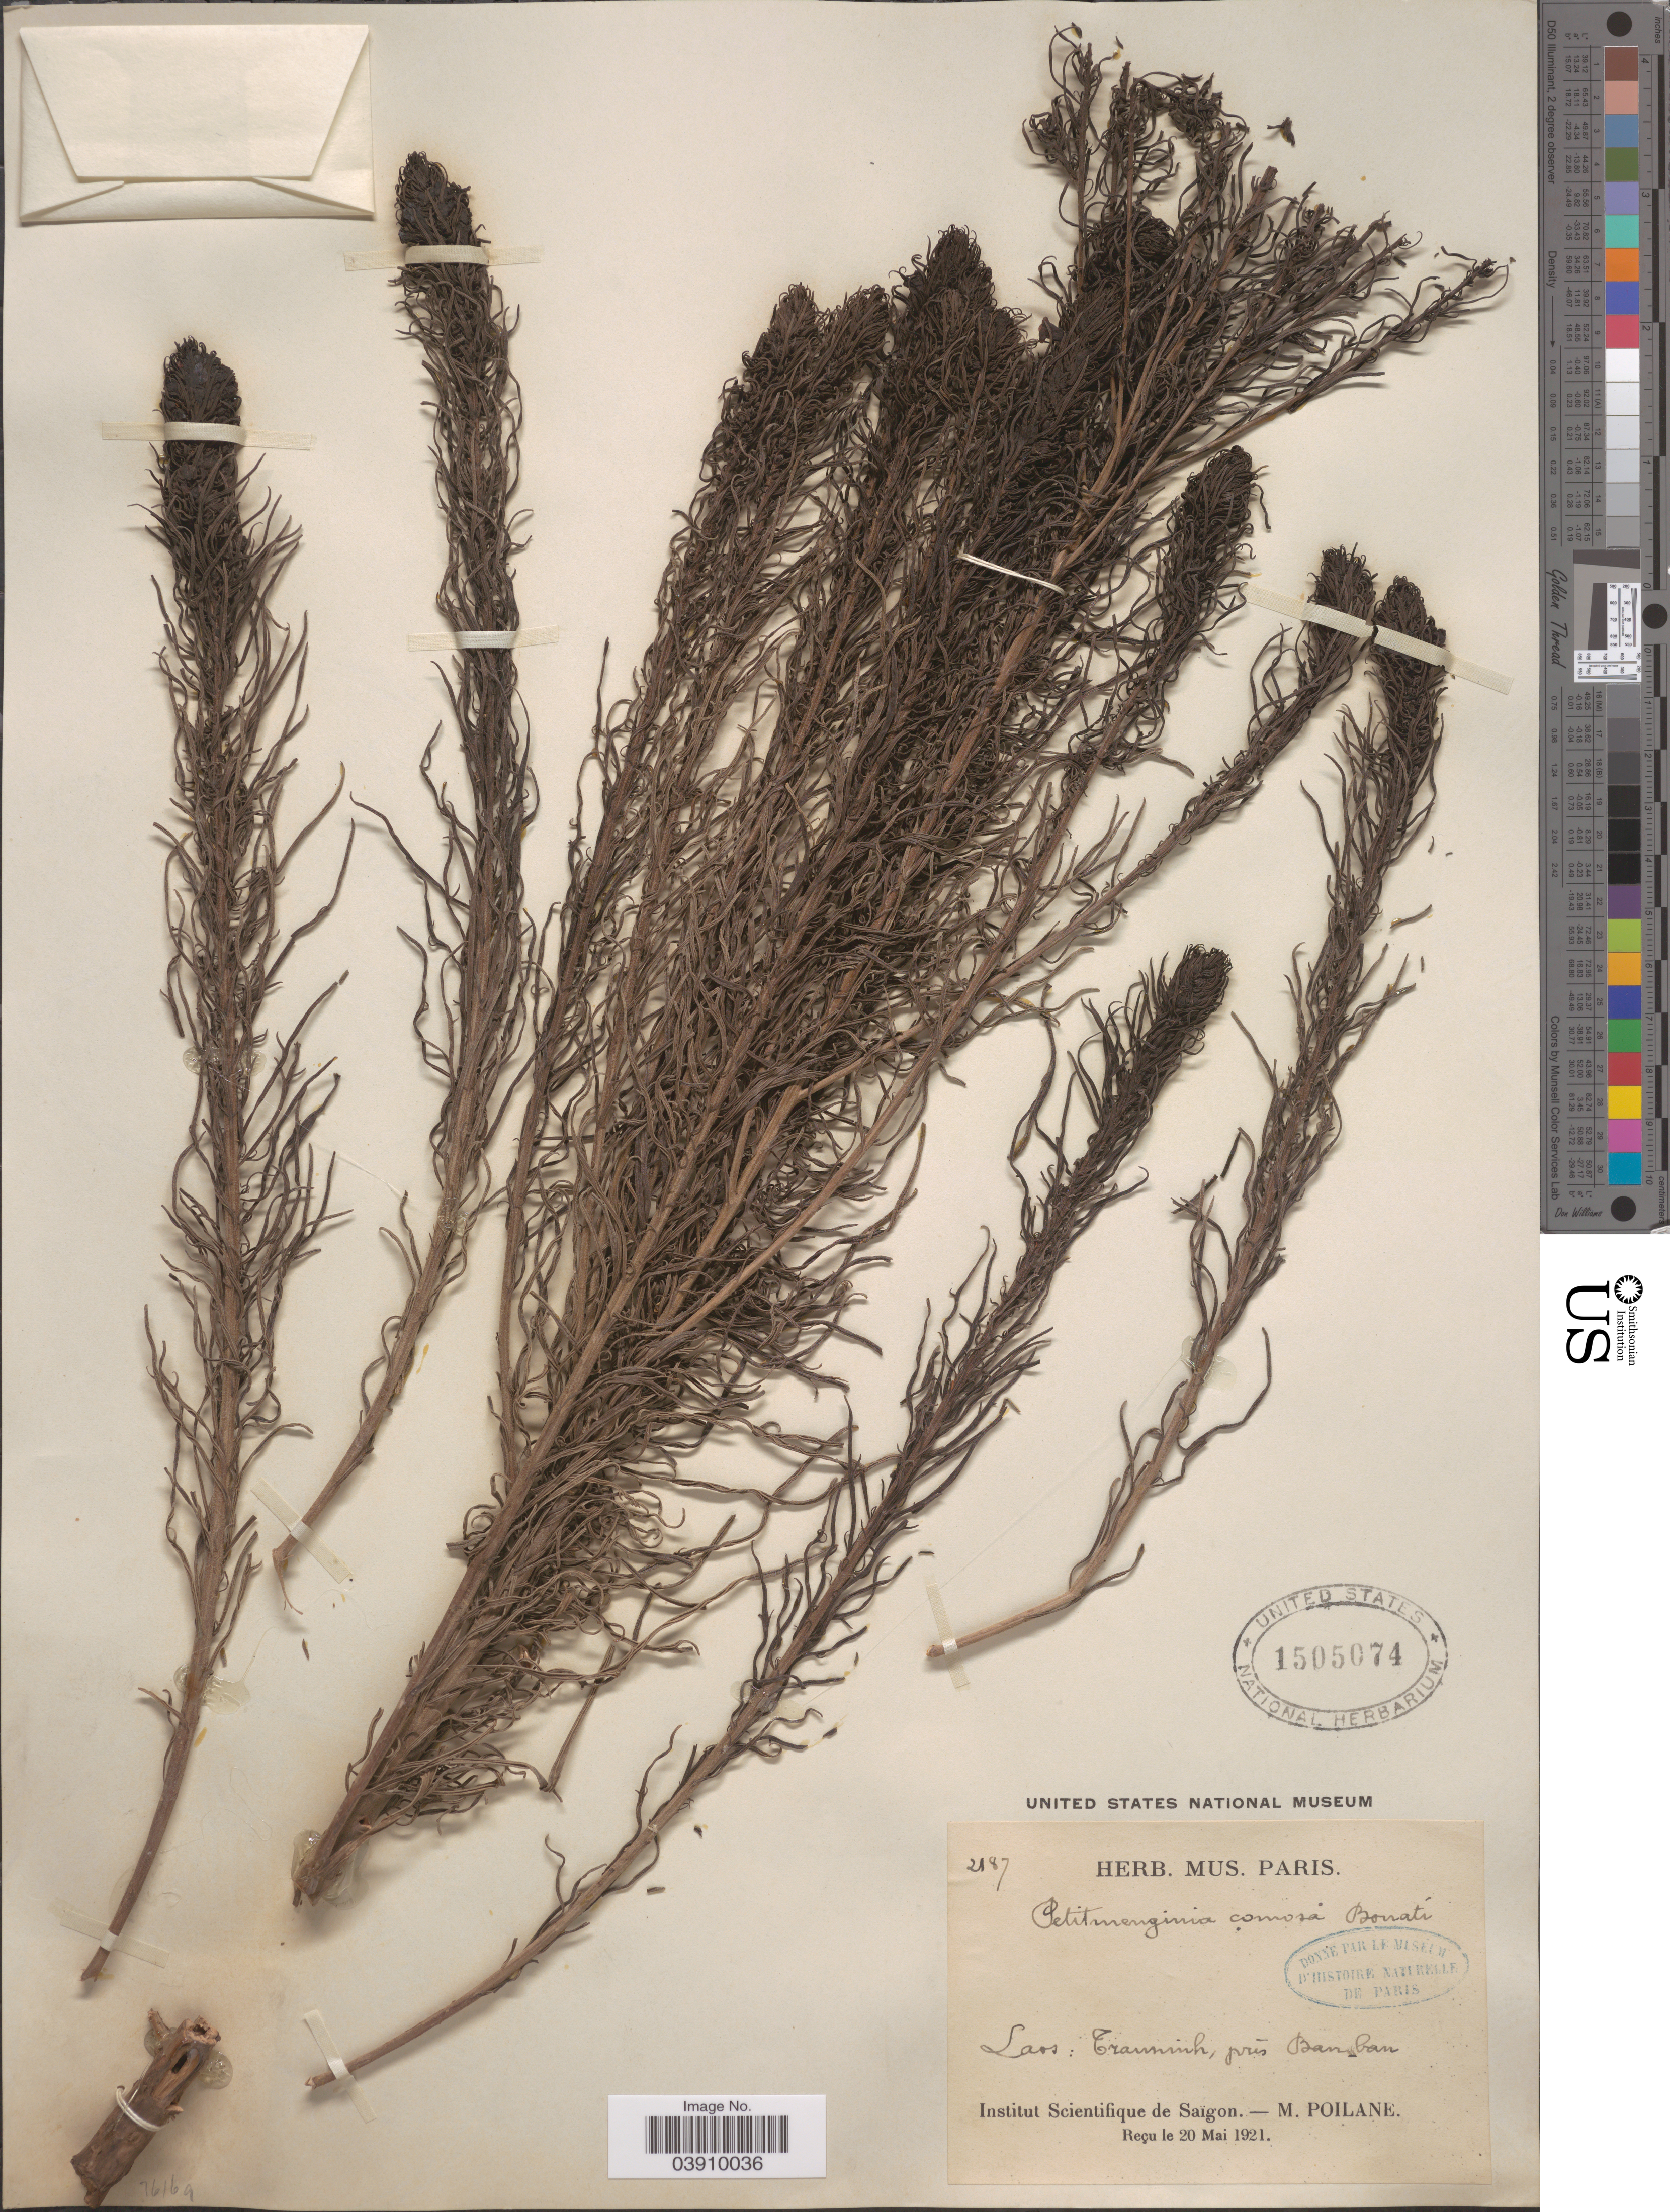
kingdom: Plantae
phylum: Tracheophyta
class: Magnoliopsida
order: Lamiales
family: Orobanchaceae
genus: Petitmenginia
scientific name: Petitmenginia comosa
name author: Bonati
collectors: M. Poilane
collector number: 2187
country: Laos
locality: Tranninh, prés Ban-ban.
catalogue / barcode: US 1505074